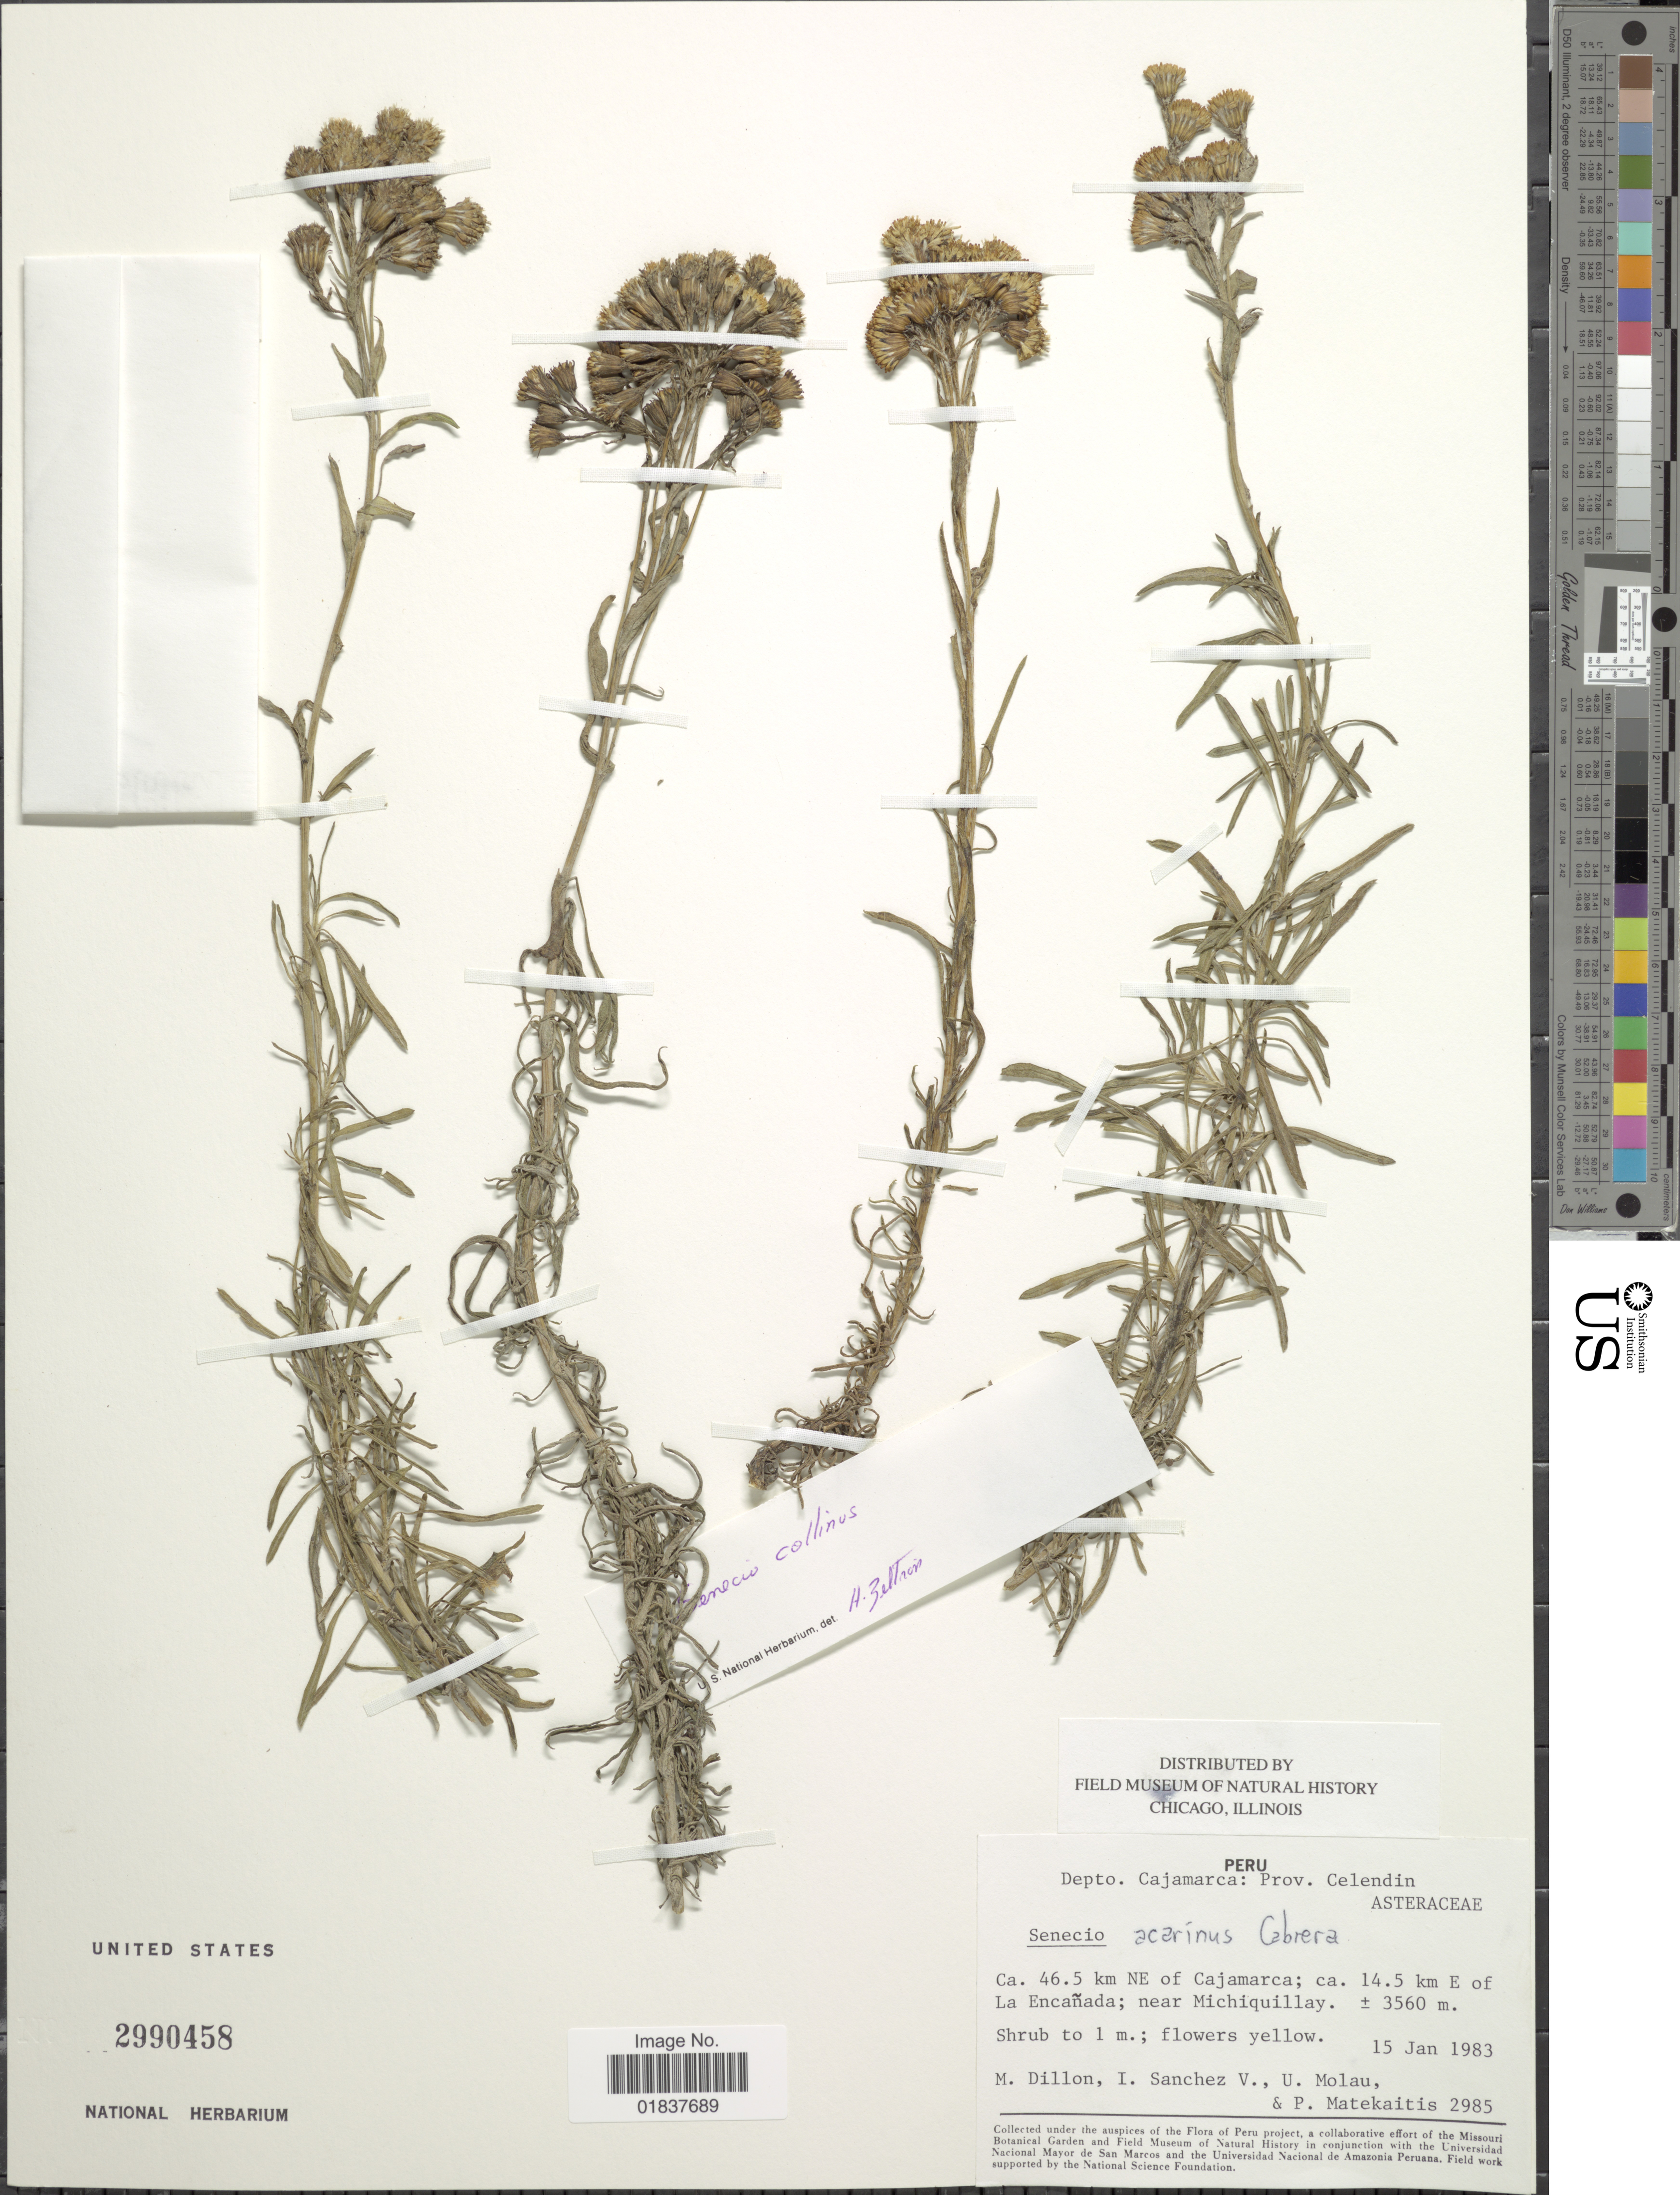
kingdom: Plantae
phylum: Tracheophyta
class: Magnoliopsida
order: Asterales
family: Asteraceae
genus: Senecio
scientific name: Senecio collinus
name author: DC.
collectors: M. O. Dillon, I. Sánchez Vega, U. Molau & P. Matekaitis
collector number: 2985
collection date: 1983-01-15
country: Peru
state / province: Cajamarca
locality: Prov. Celendin, ca 46.5 km NE of Cajamarca, ca 14.5 km E of La Encanada, near Michiquillay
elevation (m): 3560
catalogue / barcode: US 2990458